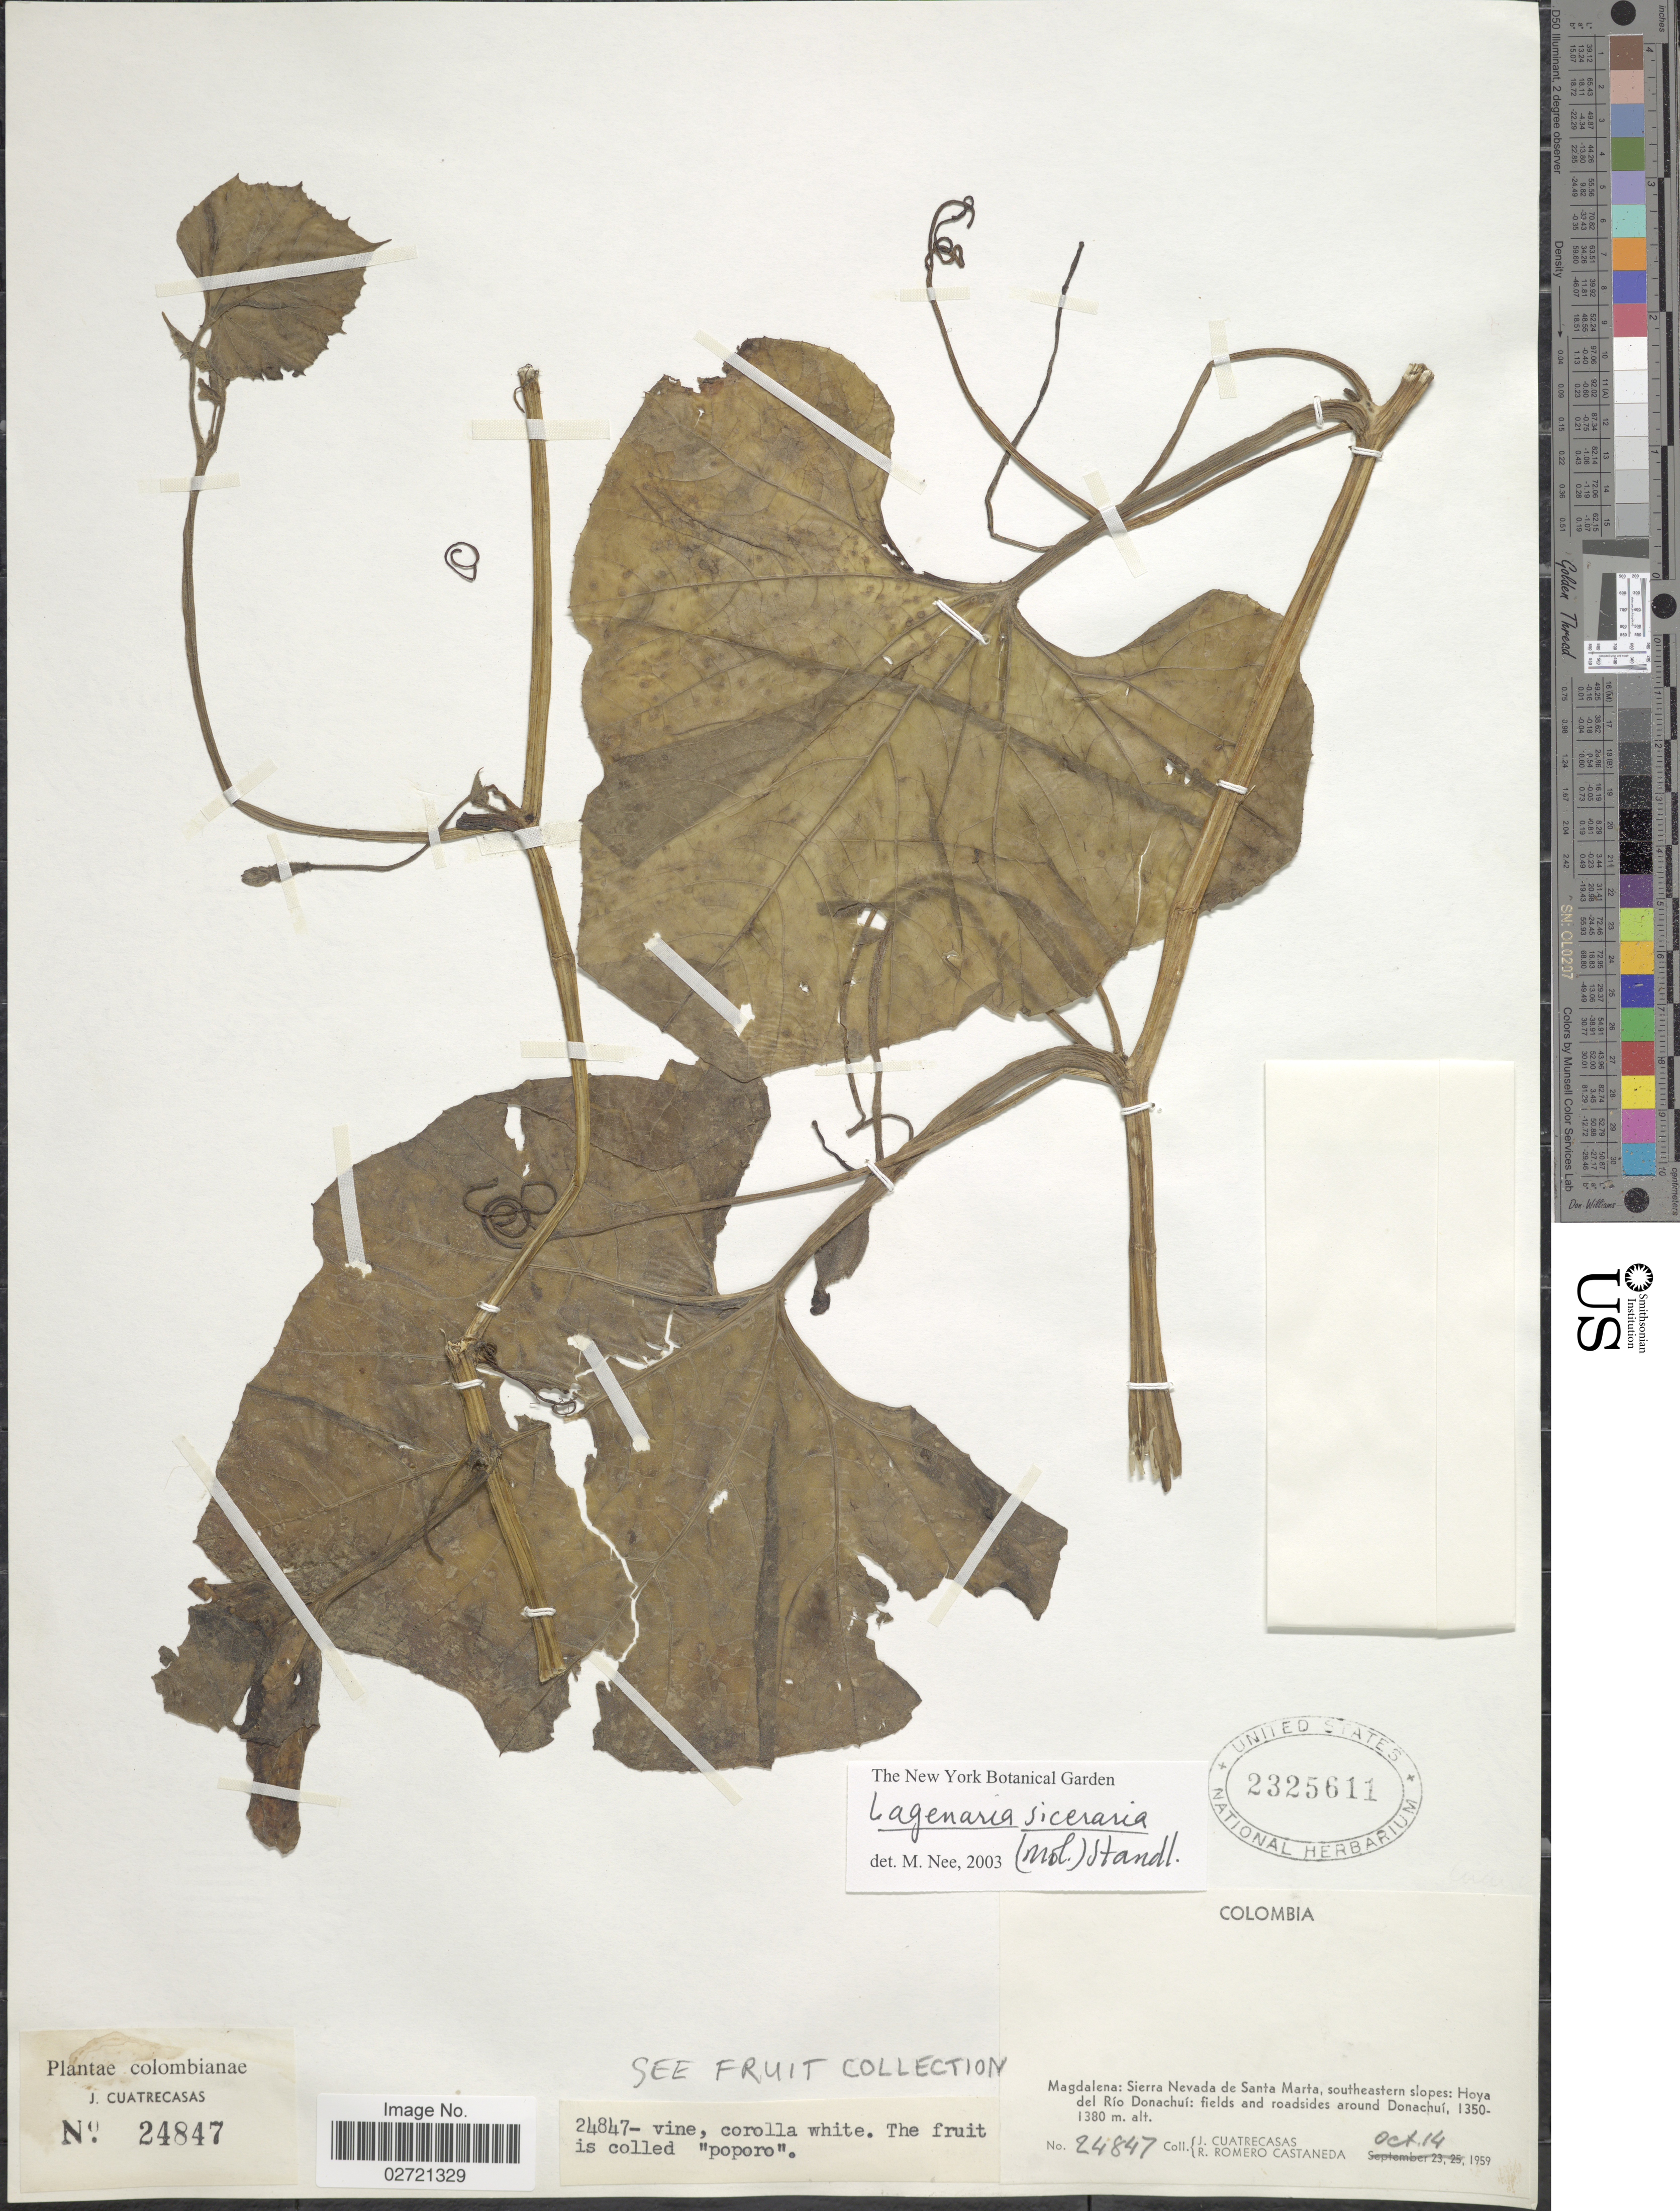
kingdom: Plantae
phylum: Tracheophyta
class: Magnoliopsida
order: Cucurbitales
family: Cucurbitaceae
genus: Lagenaria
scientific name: Lagenaria siceraria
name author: (Molina) Standl.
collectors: J. Cuatrecasas & R. Romero Castañeda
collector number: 24847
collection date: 1959-10-14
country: Colombia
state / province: Magdalena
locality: Magdalena: Sierra Nevada de Santa Marta, southeastern slopes: Hoya del Rio Donachui: fields and roadsides around Donachui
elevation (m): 1350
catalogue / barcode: US 2325611